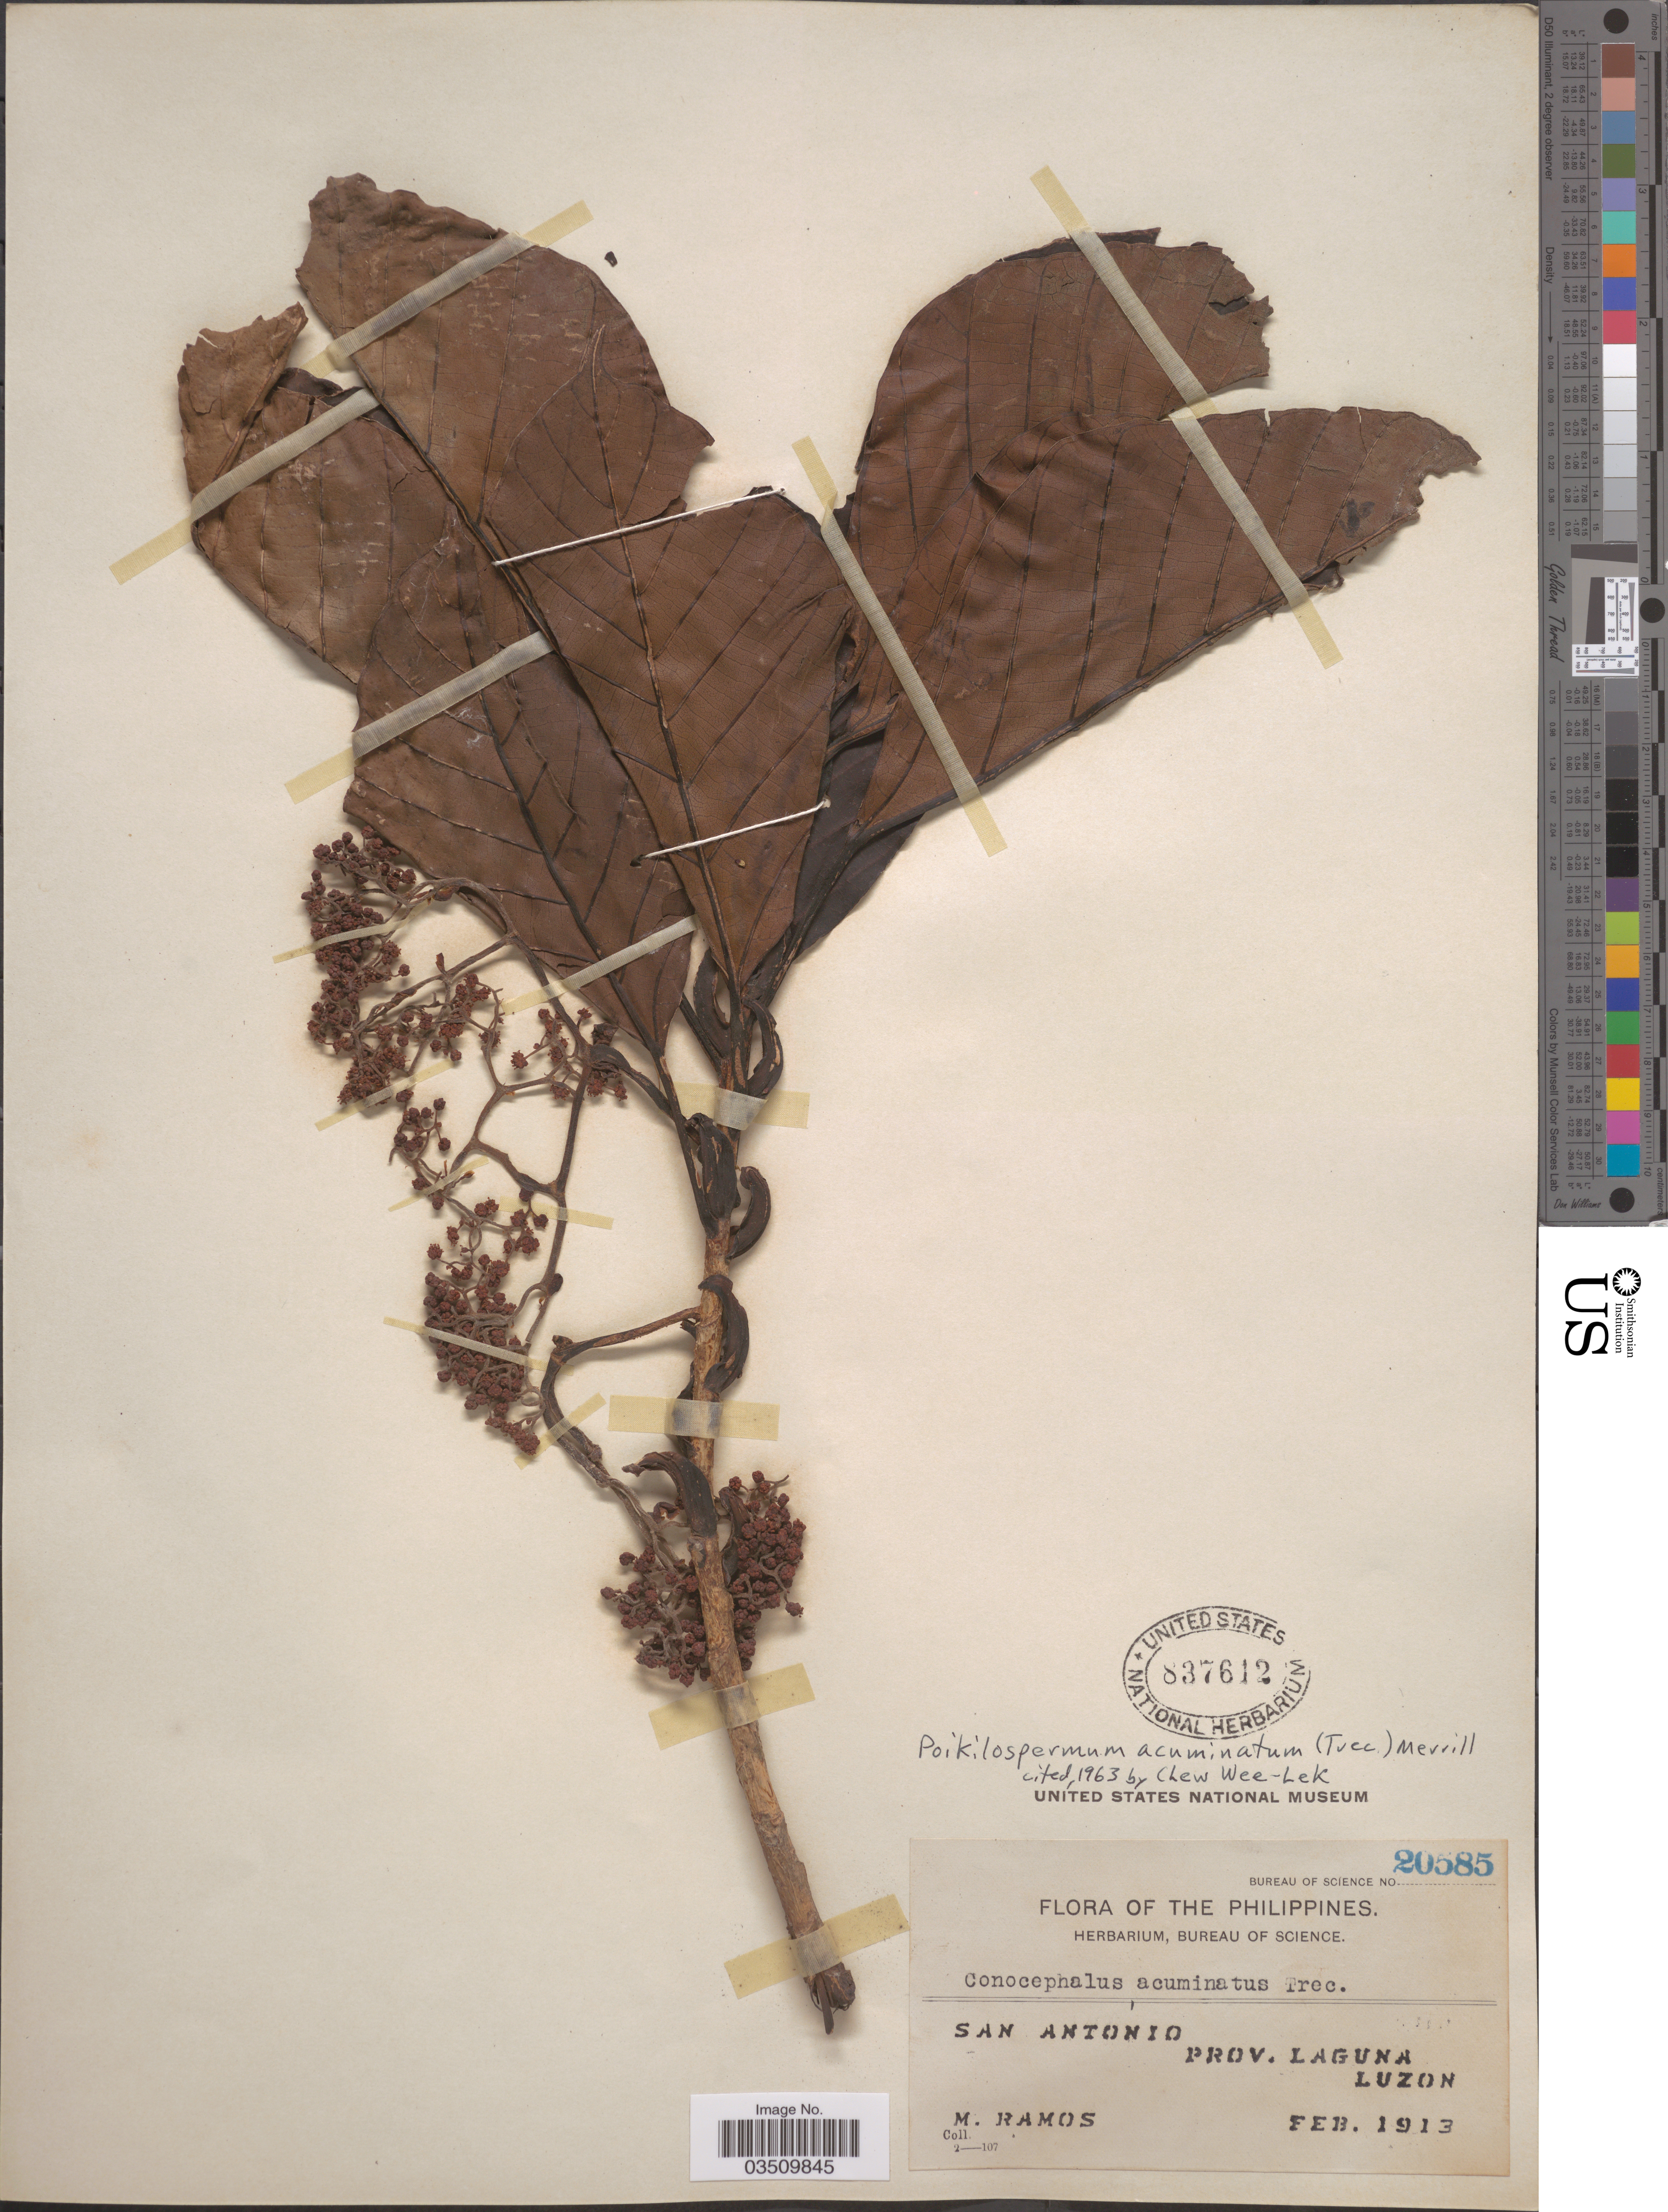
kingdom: Plantae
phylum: Tracheophyta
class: Magnoliopsida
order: Rosales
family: Urticaceae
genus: Poikilospermum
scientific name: Poikilospermum acuminatum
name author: (Trécul) Merr.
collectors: M. Ramos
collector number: Bureau of Science 20585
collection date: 1913-02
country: Philippines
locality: San Antonio. Prov. Laguna, Luzon.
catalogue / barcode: US 837612